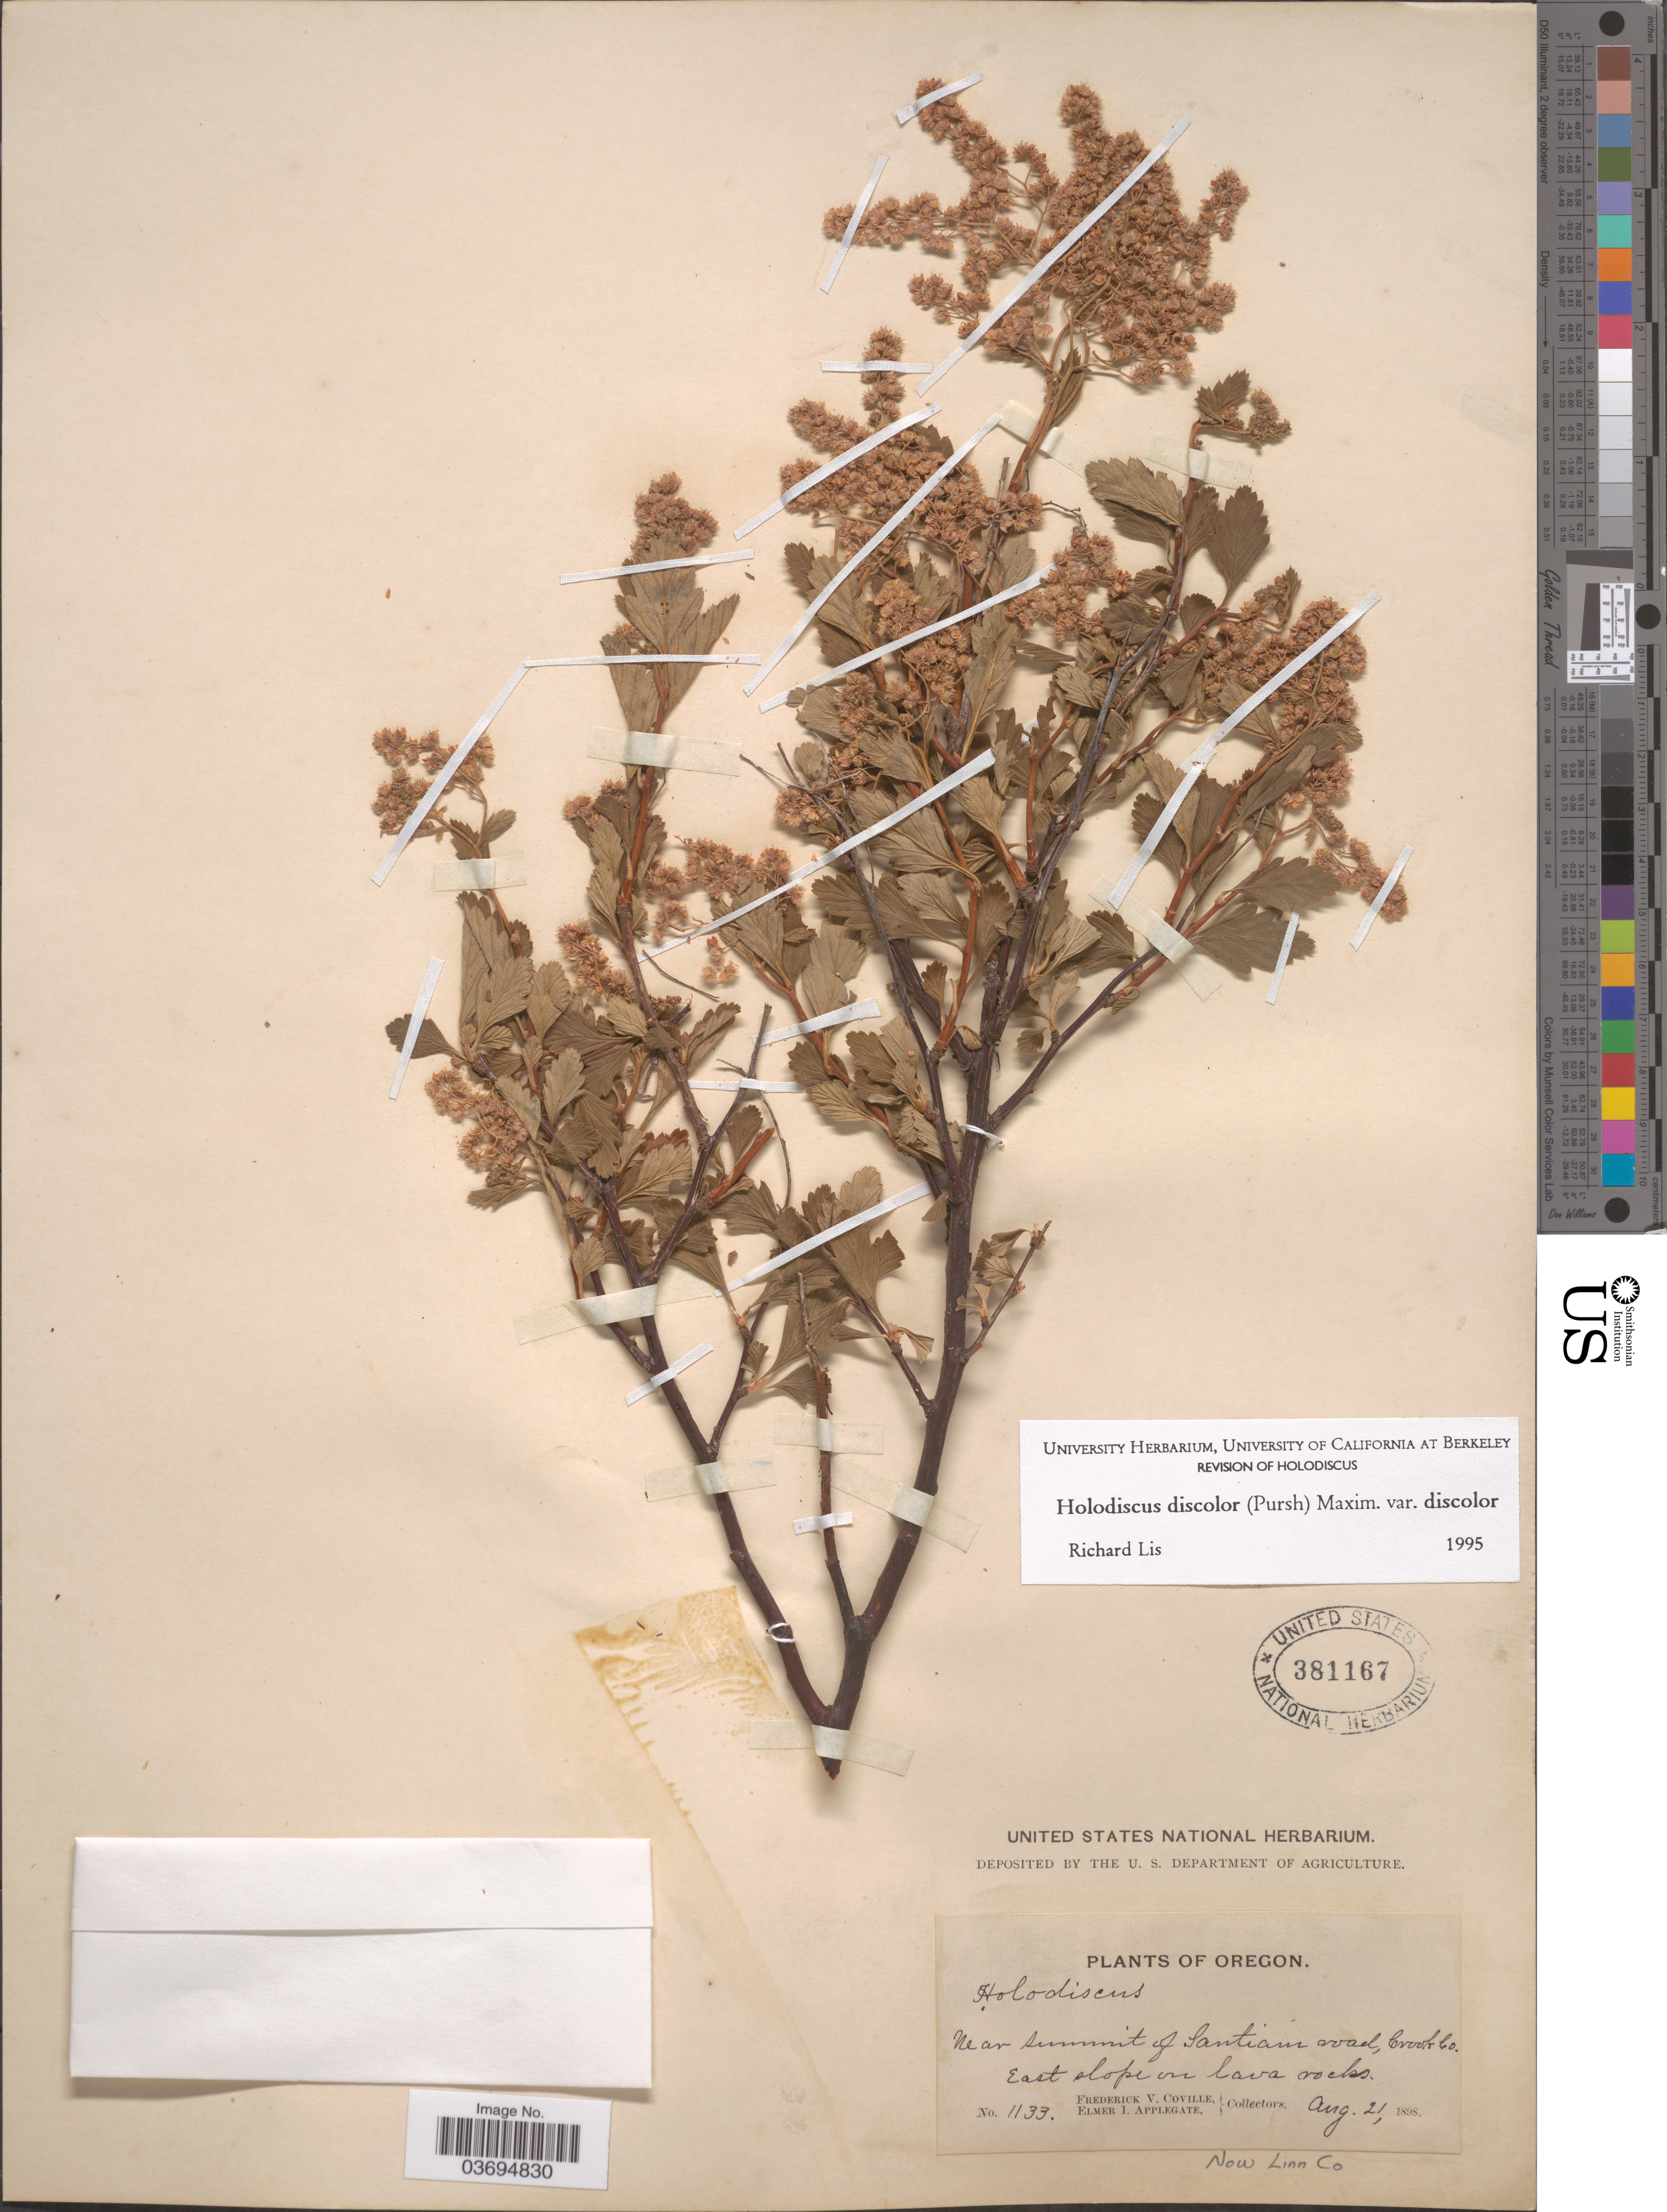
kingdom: Plantae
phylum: Tracheophyta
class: Magnoliopsida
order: Rosales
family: Rosaceae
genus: Holodiscus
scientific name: Holodiscus discolor var. discolor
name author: (Pursh) Maxim.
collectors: F. V. Coville & E. I. Applegate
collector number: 1133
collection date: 1898-08-21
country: United States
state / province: Oregon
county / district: Linn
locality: Near summit of Santiam road, Crook Co. East slope on lava rocks. Now Linn Co.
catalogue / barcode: US 381167